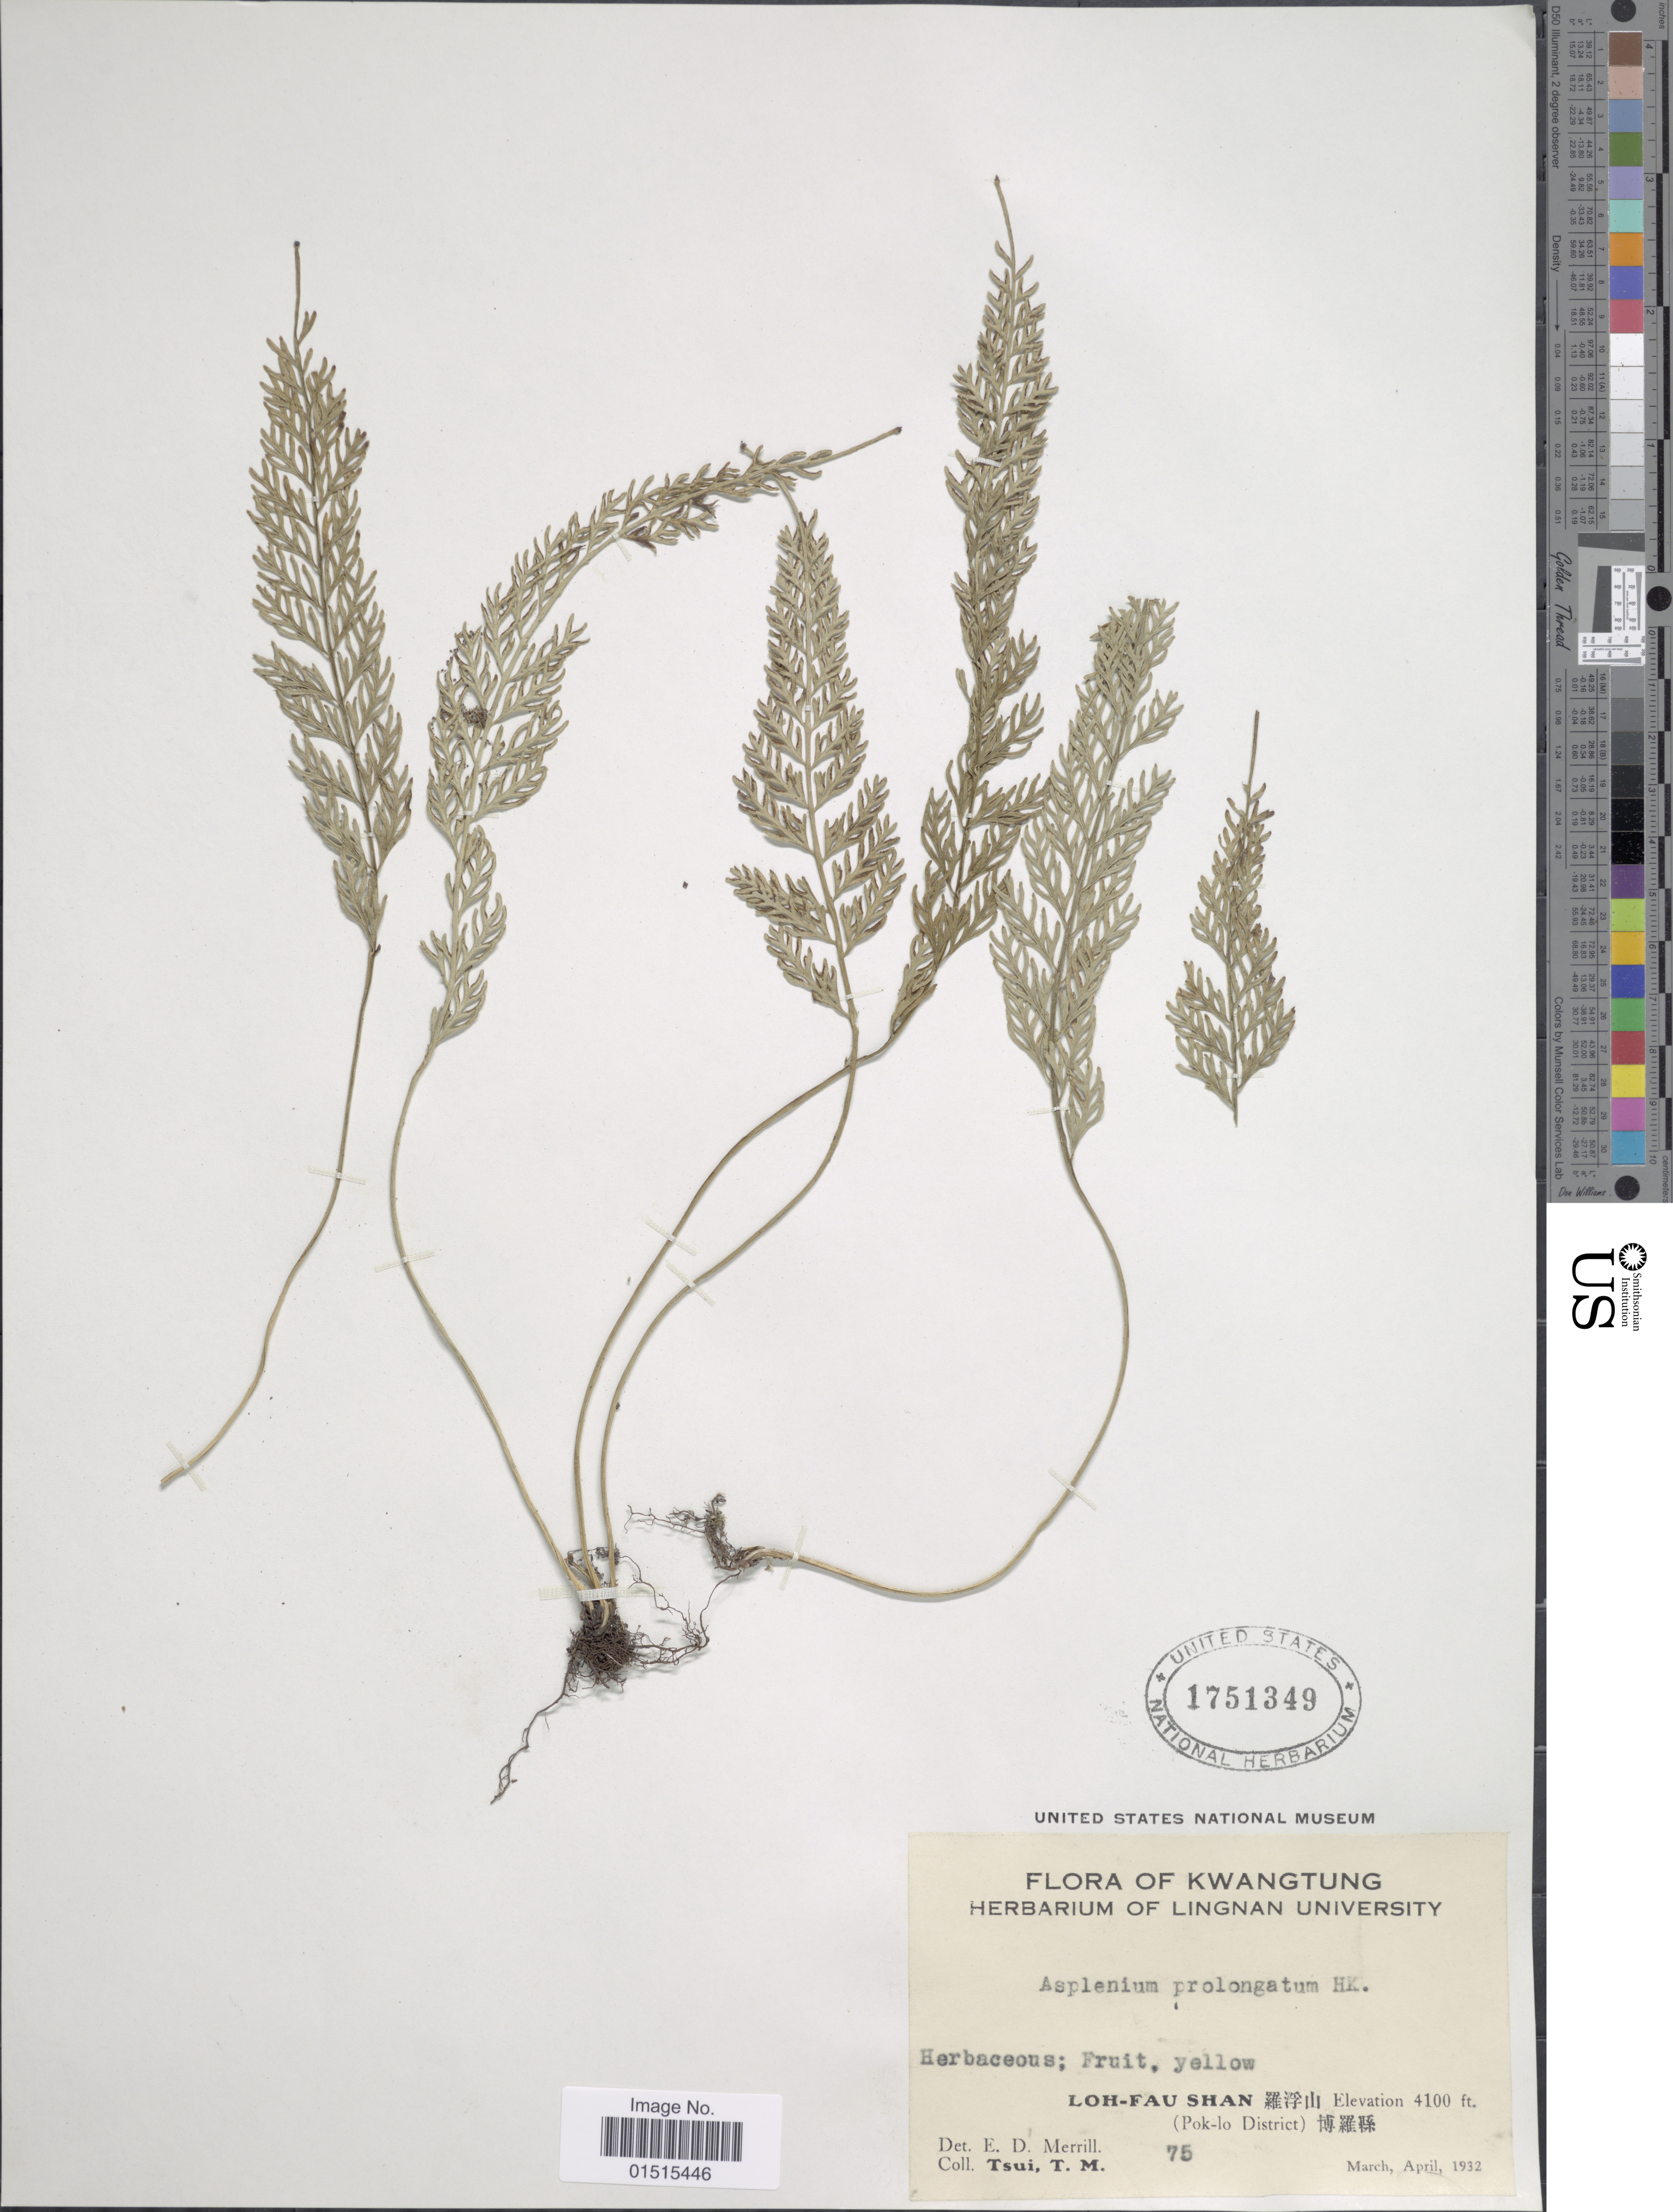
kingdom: Plantae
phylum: Tracheophyta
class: Polypodiopsida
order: Polypodiales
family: Aspleniaceae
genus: Asplenium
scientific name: Asplenium prolongatum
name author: Hook.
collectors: T. Tsui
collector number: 75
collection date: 1932-03/1932-04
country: China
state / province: Guangdong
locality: Kwangtung, Loh-Fau Shan, (Pok-lo District)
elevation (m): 1250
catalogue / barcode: US 1751349